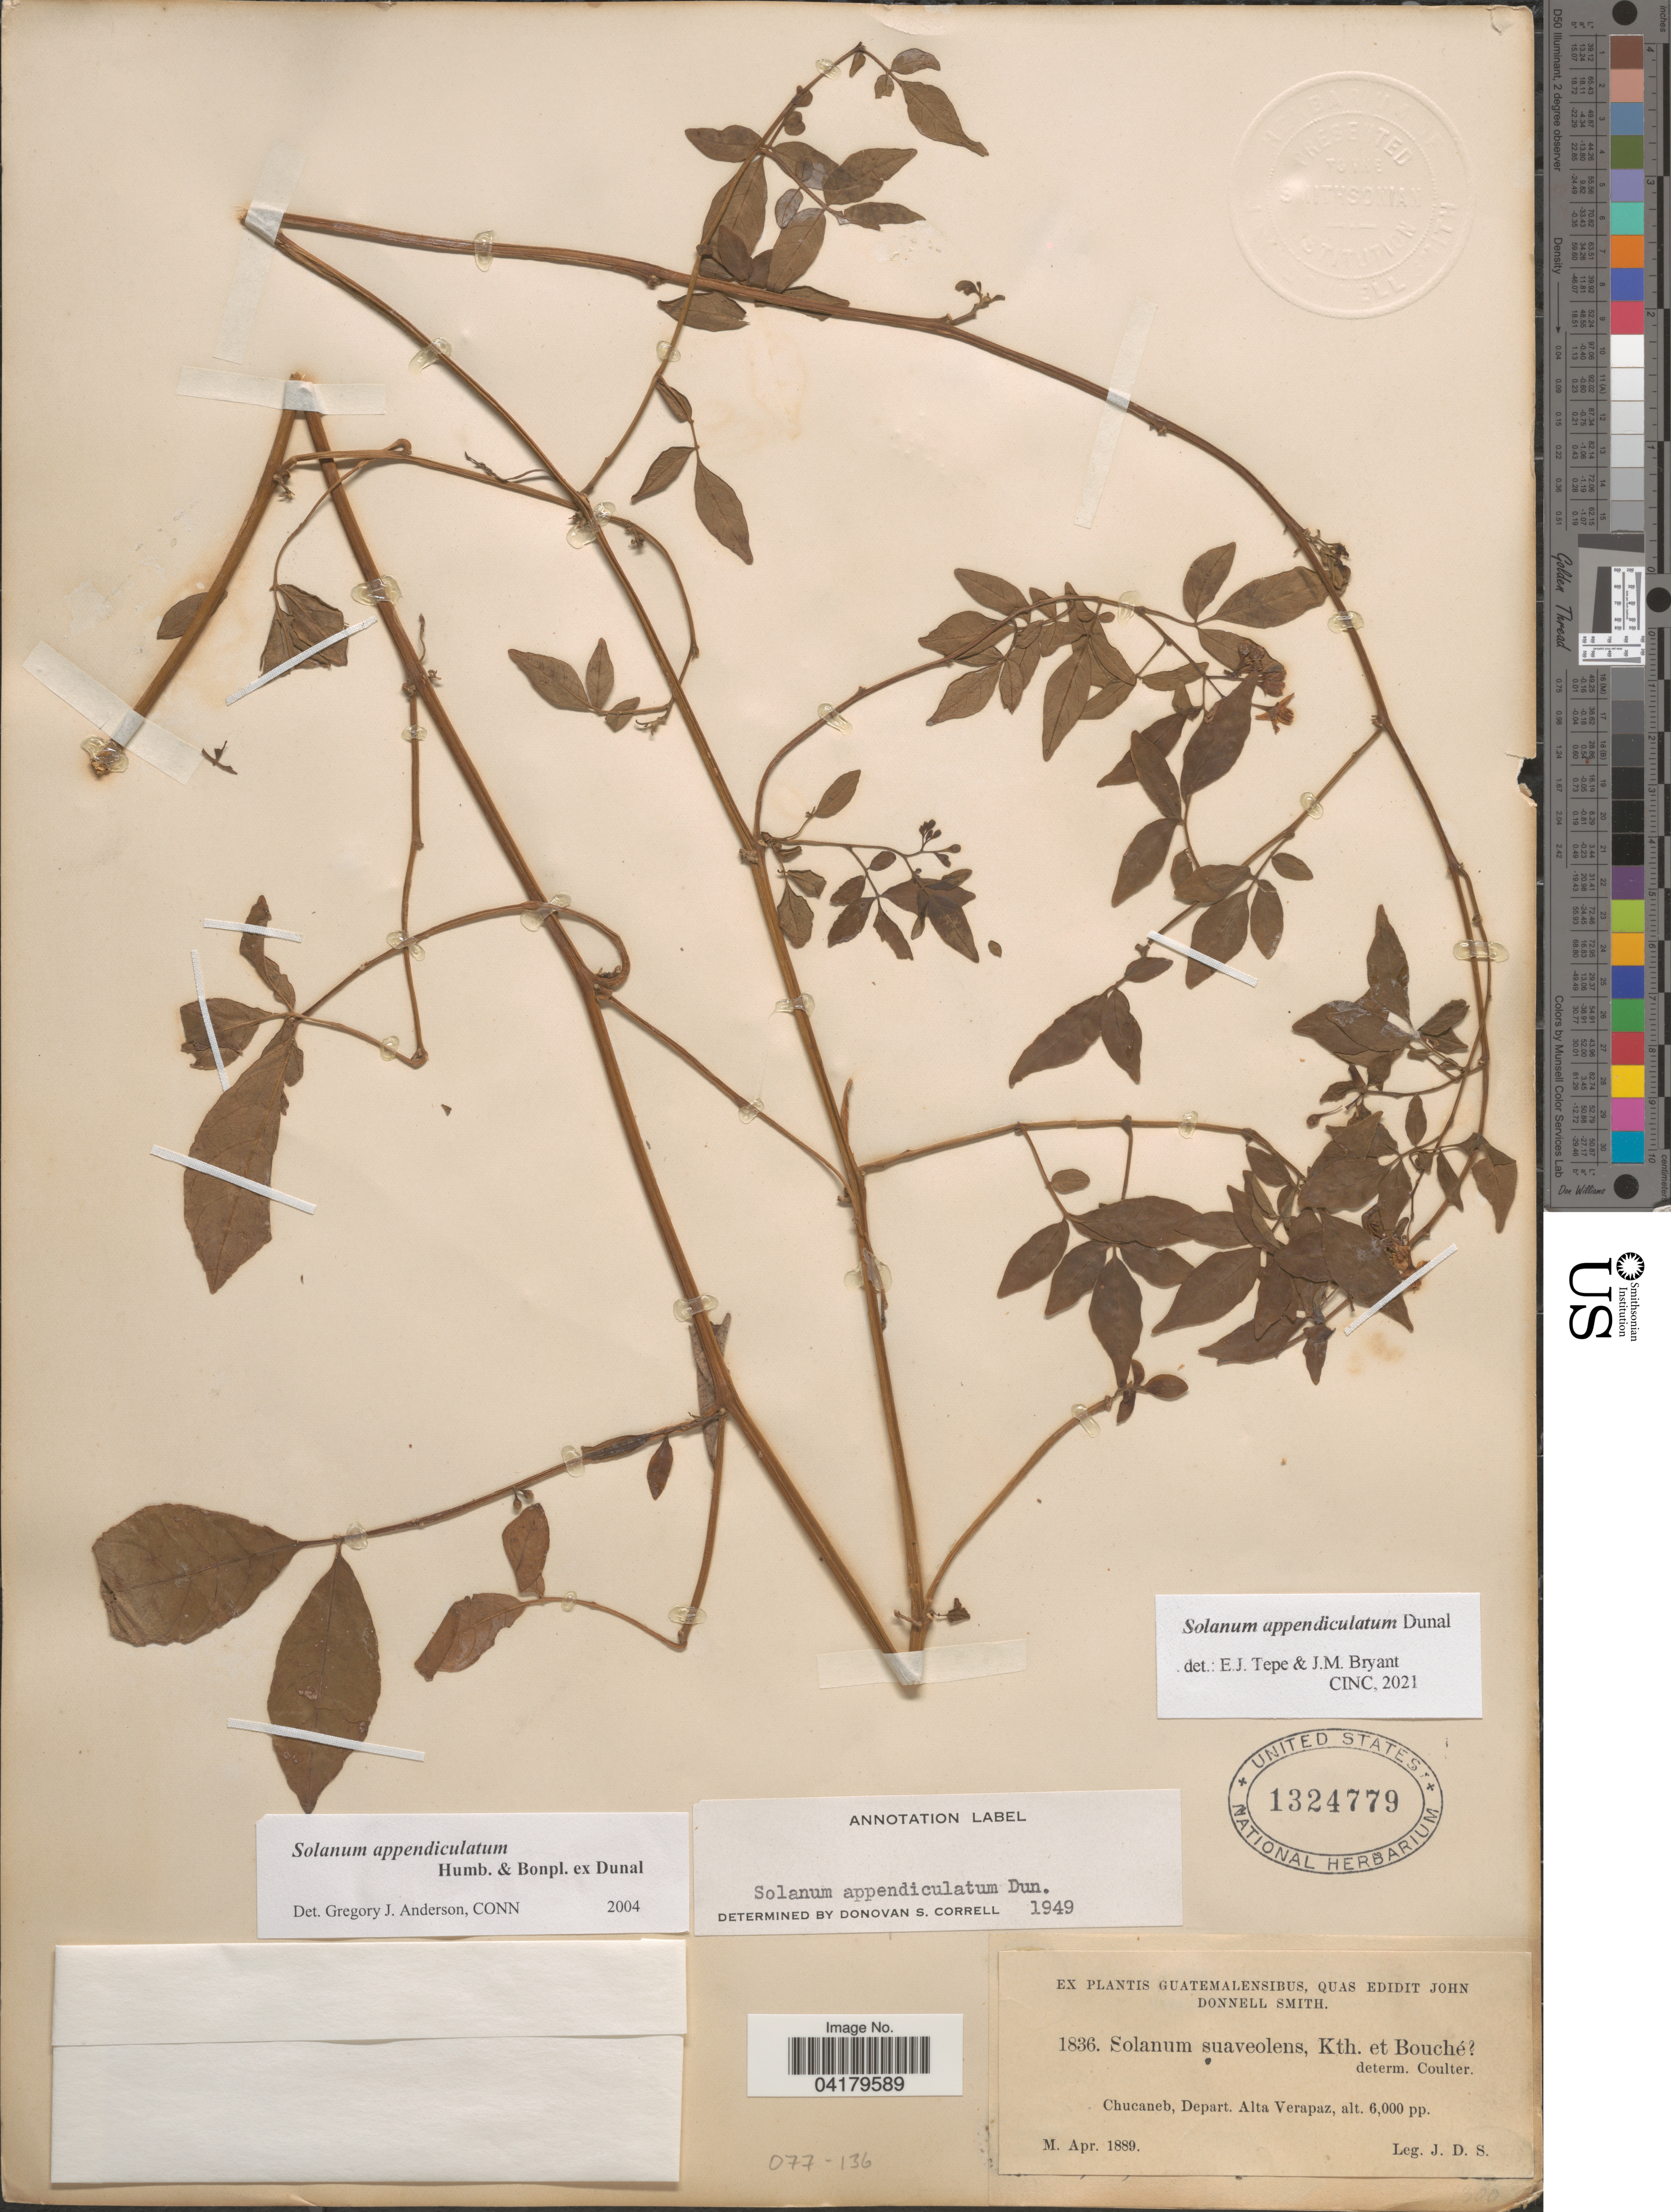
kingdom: Plantae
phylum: Tracheophyta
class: Magnoliopsida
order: Solanales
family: Solanaceae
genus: Solanum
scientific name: Solanum appendiculatum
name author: Humb. & Bonpl. ex Dunal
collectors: J. Donnell Smith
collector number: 1836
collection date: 1889-04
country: Guatemala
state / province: Alta Verapaz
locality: Chucaneb, Depart. Alta Verapaz.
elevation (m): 1829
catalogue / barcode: US 1324779